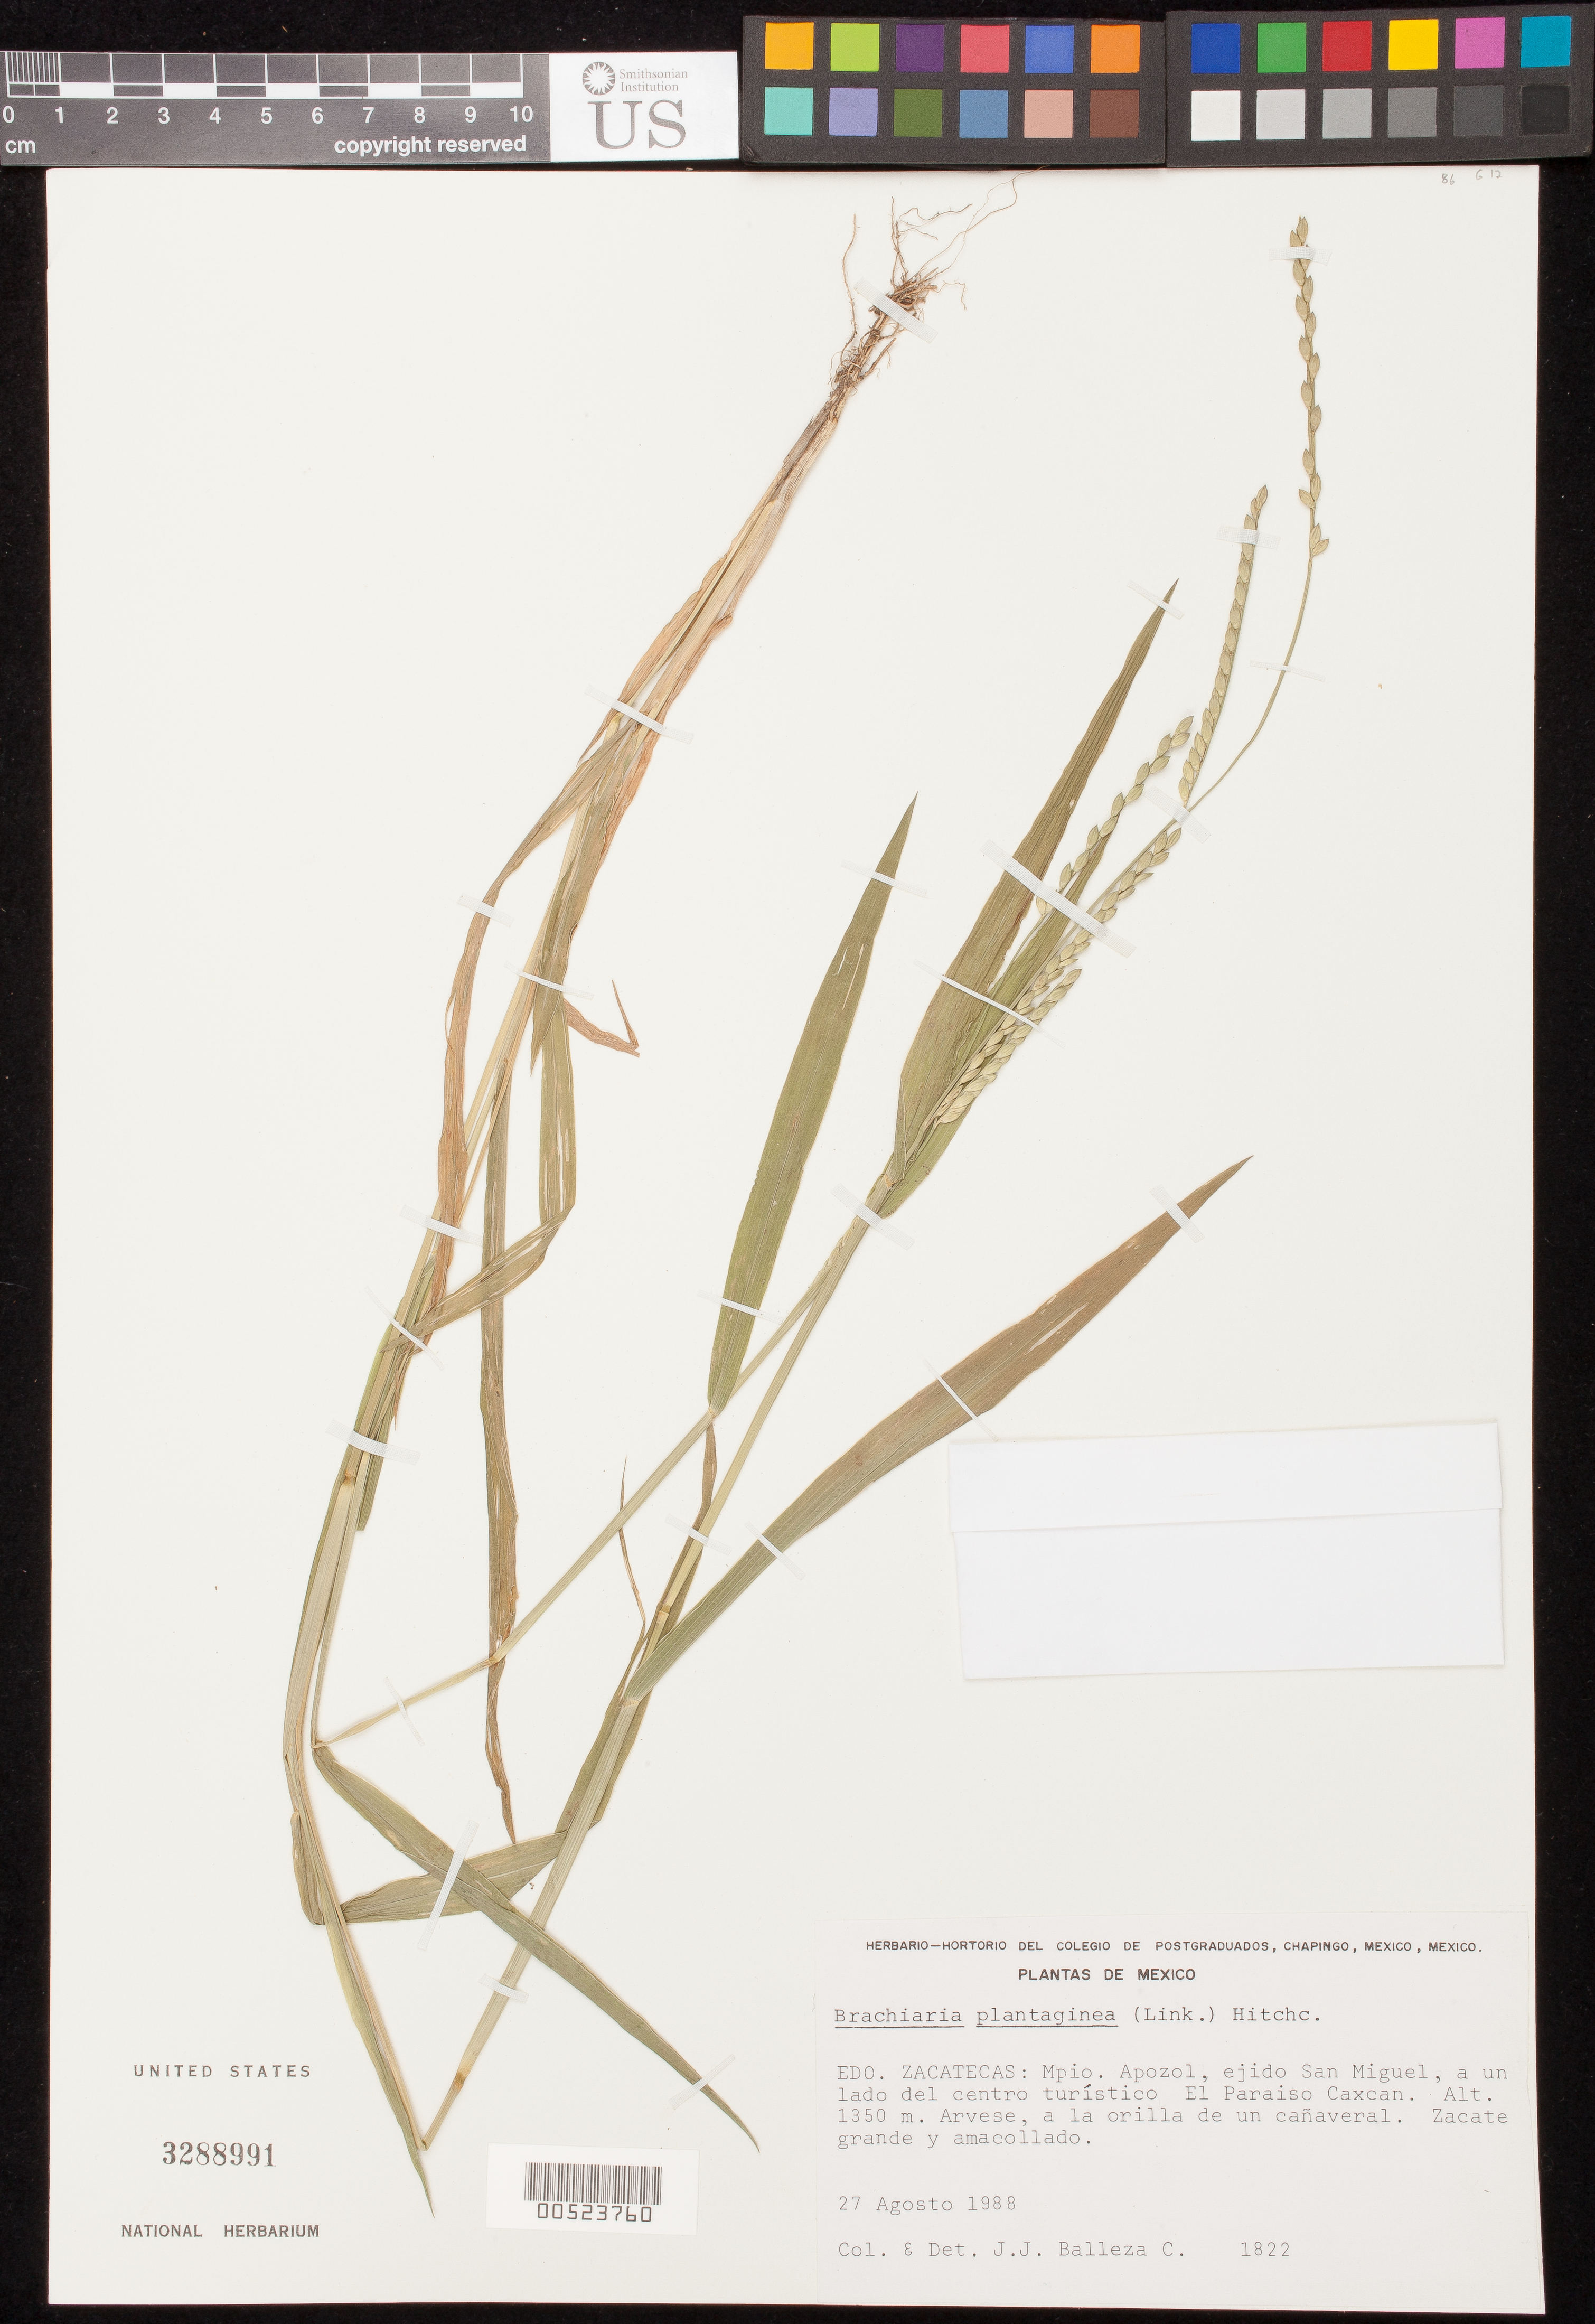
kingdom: Plantae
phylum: Tracheophyta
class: Liliopsida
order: Poales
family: Poaceae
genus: Brachiaria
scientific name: Brachiaria plantaginea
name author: (Link) Hitchc.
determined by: Balleza C., J. J.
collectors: J. J. Balleza C.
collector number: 1822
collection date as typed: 27 Aug 1988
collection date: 1988-08-27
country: Mexico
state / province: Zacatecas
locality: Mpio. Apozol, ejido San Miguel, a un lado del centro tur¡stico El Paraiso Caxcan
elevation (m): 1350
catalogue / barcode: US 3288991